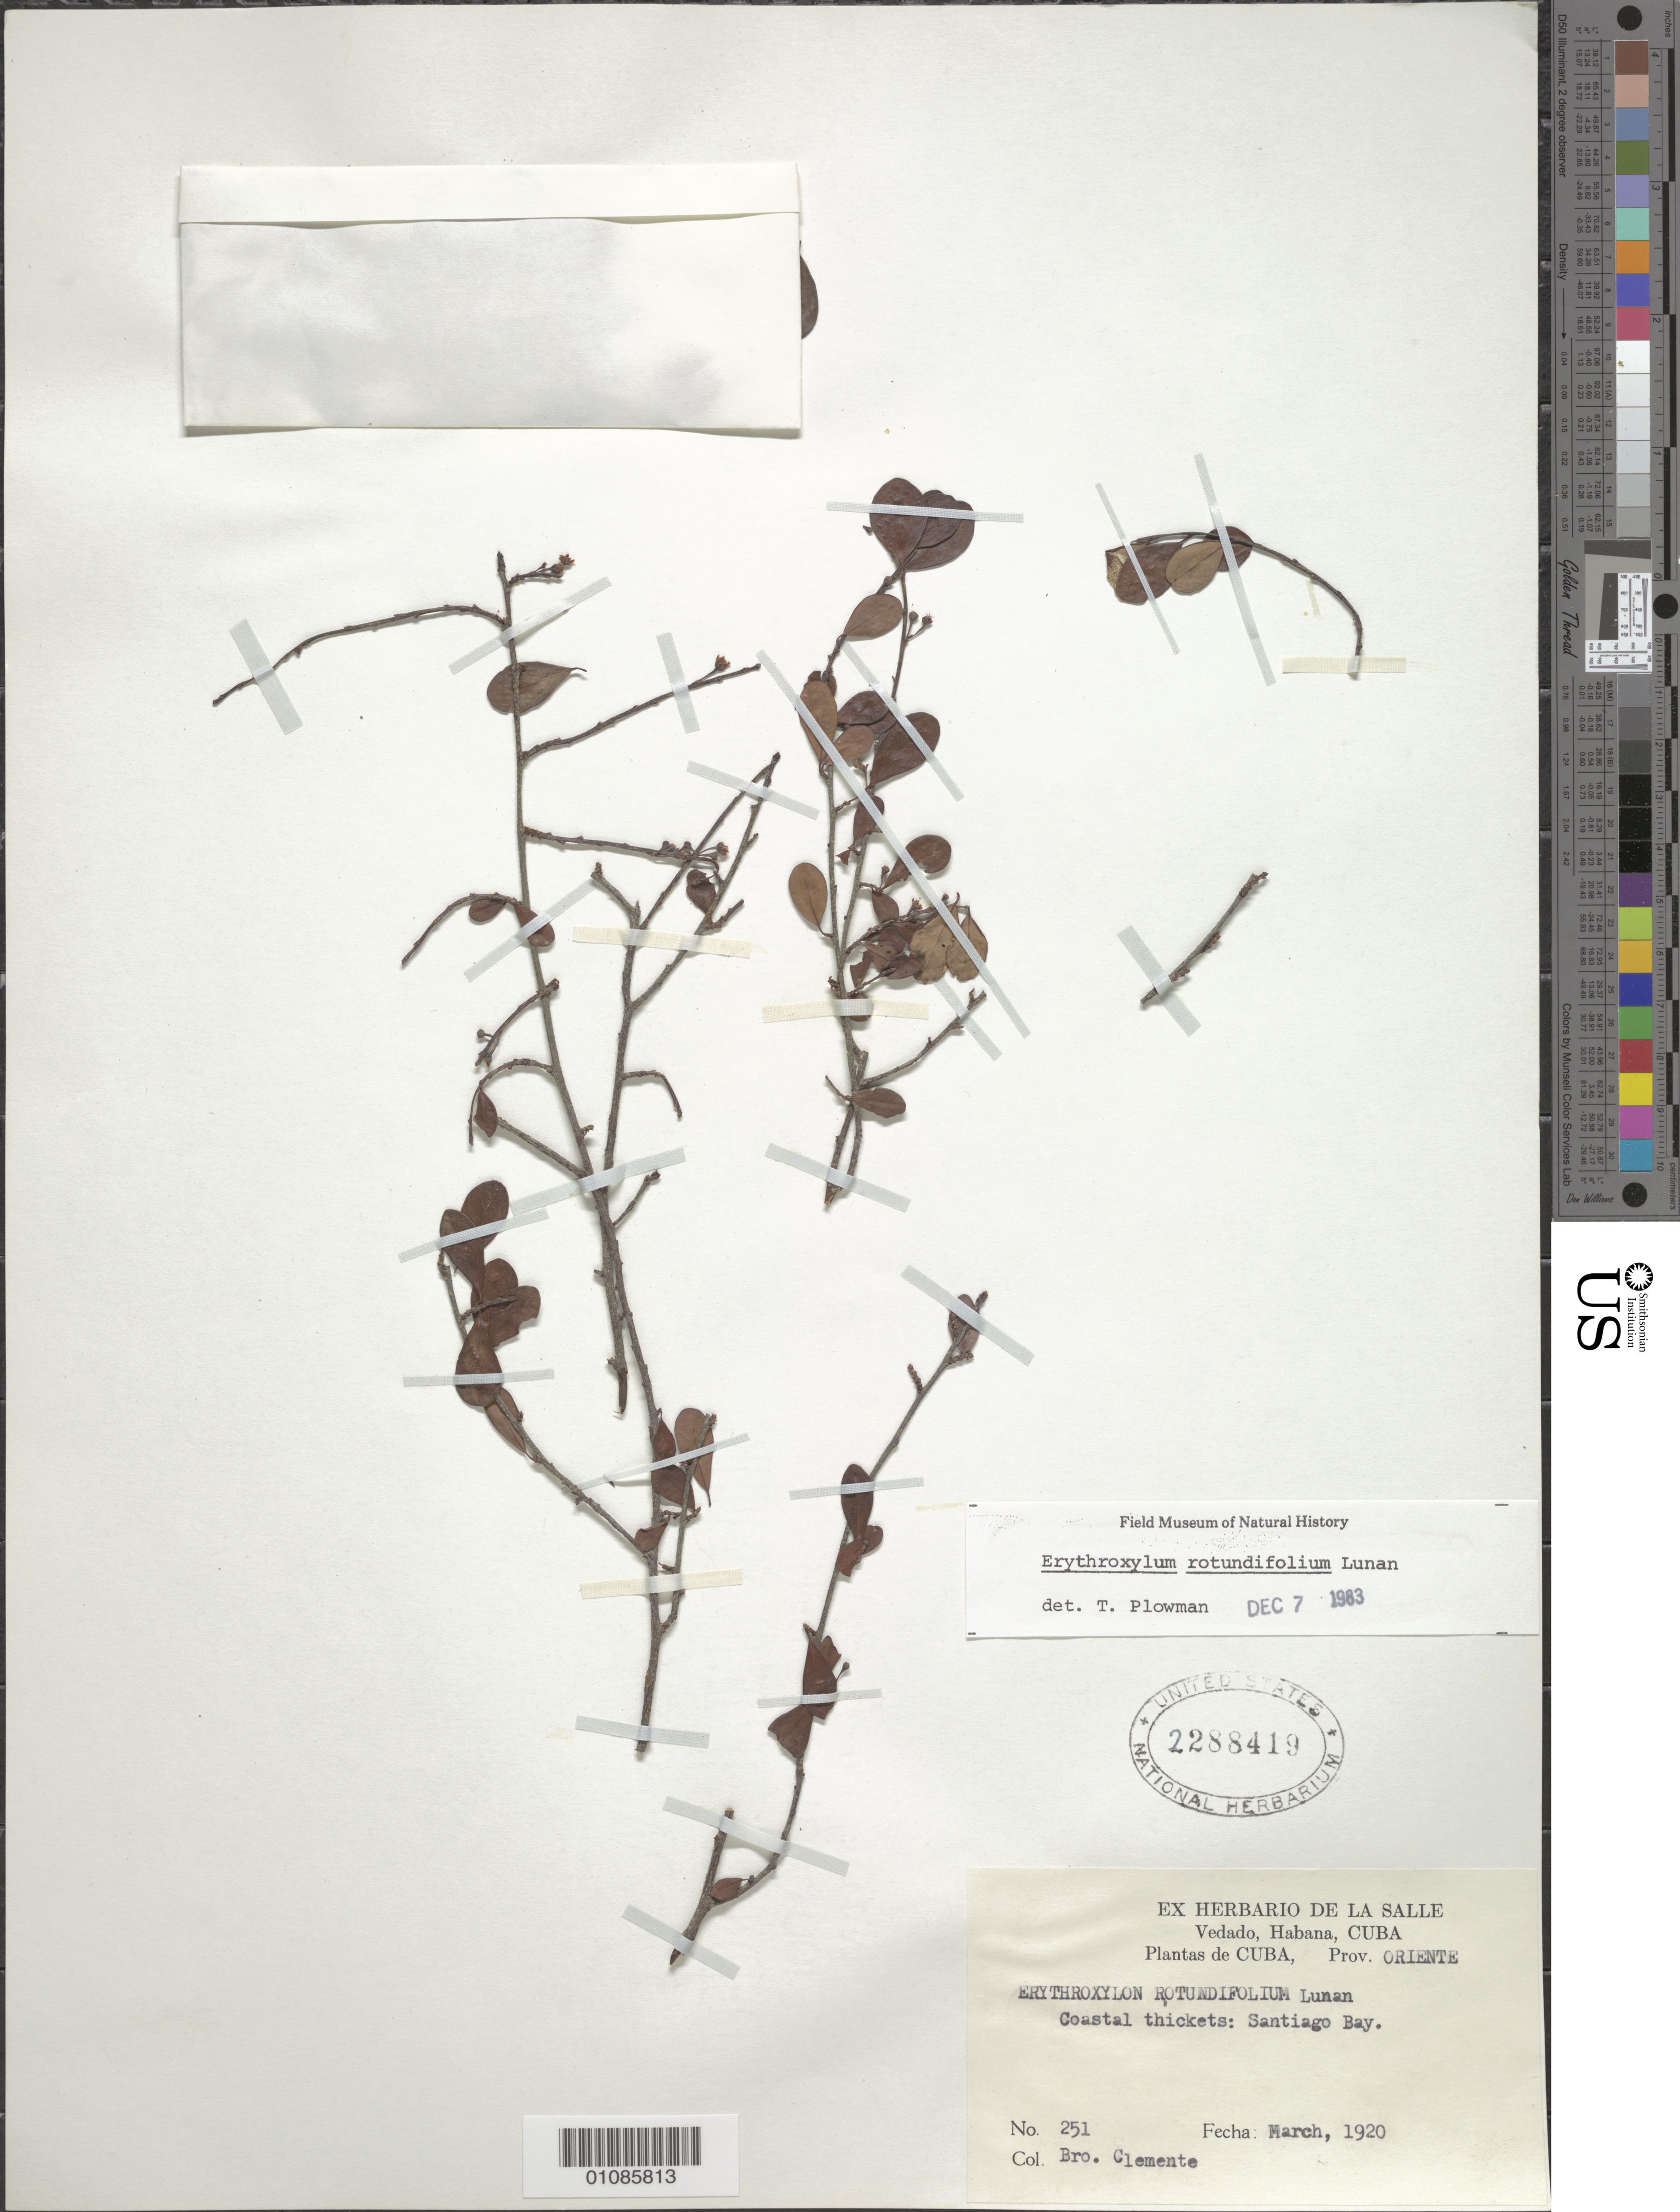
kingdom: Plantae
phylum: Tracheophyta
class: Magnoliopsida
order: Malpighiales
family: Erythroxylaceae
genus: Erythroxylum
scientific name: Erythroxylum rotundifolium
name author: Lunan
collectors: Bro. Clemente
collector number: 251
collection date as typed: Mar 1920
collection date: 1920-03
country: Cuba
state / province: Santiago de Cuba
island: Cuba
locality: Coastal thickets: Santiago Bay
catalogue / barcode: US 2288419